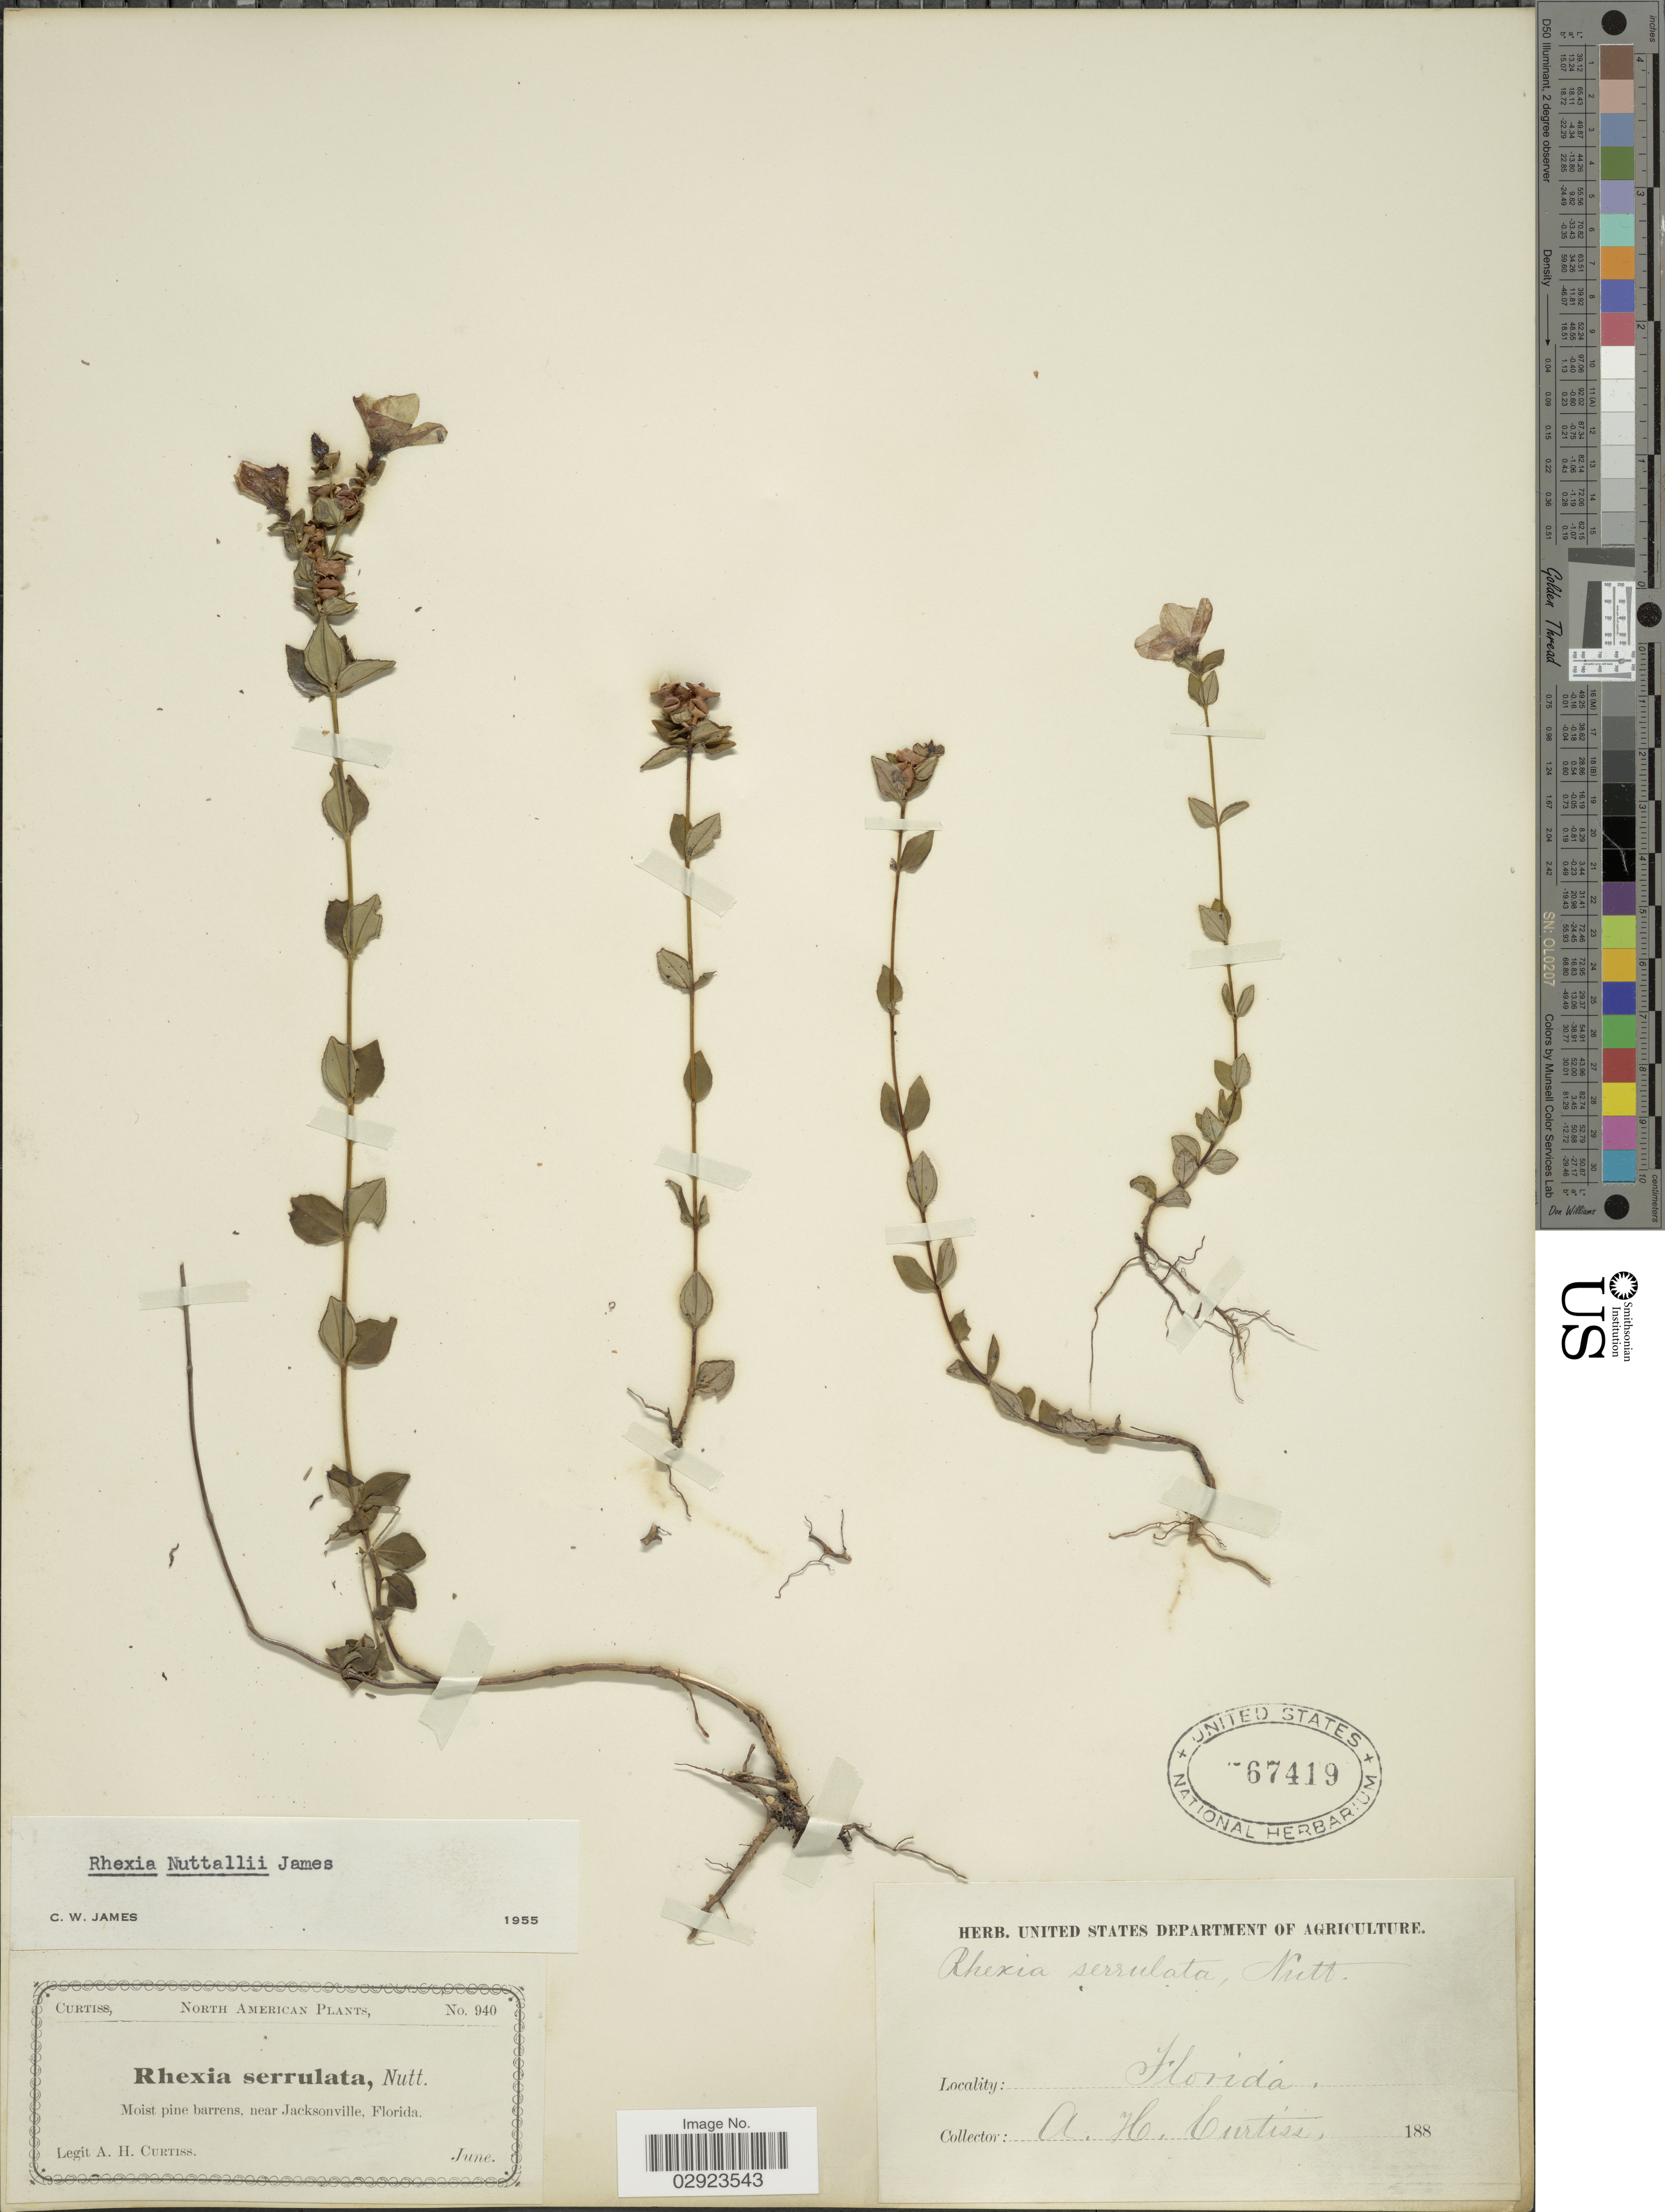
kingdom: Plantae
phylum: Tracheophyta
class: Magnoliopsida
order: Myrtales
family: Melastomataceae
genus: Rhexia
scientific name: Rhexia nuttallii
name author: C.W. James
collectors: A. H. Curtiss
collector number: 940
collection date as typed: June 188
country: United States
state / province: Florida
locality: Near Jacksonville.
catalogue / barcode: US 67419